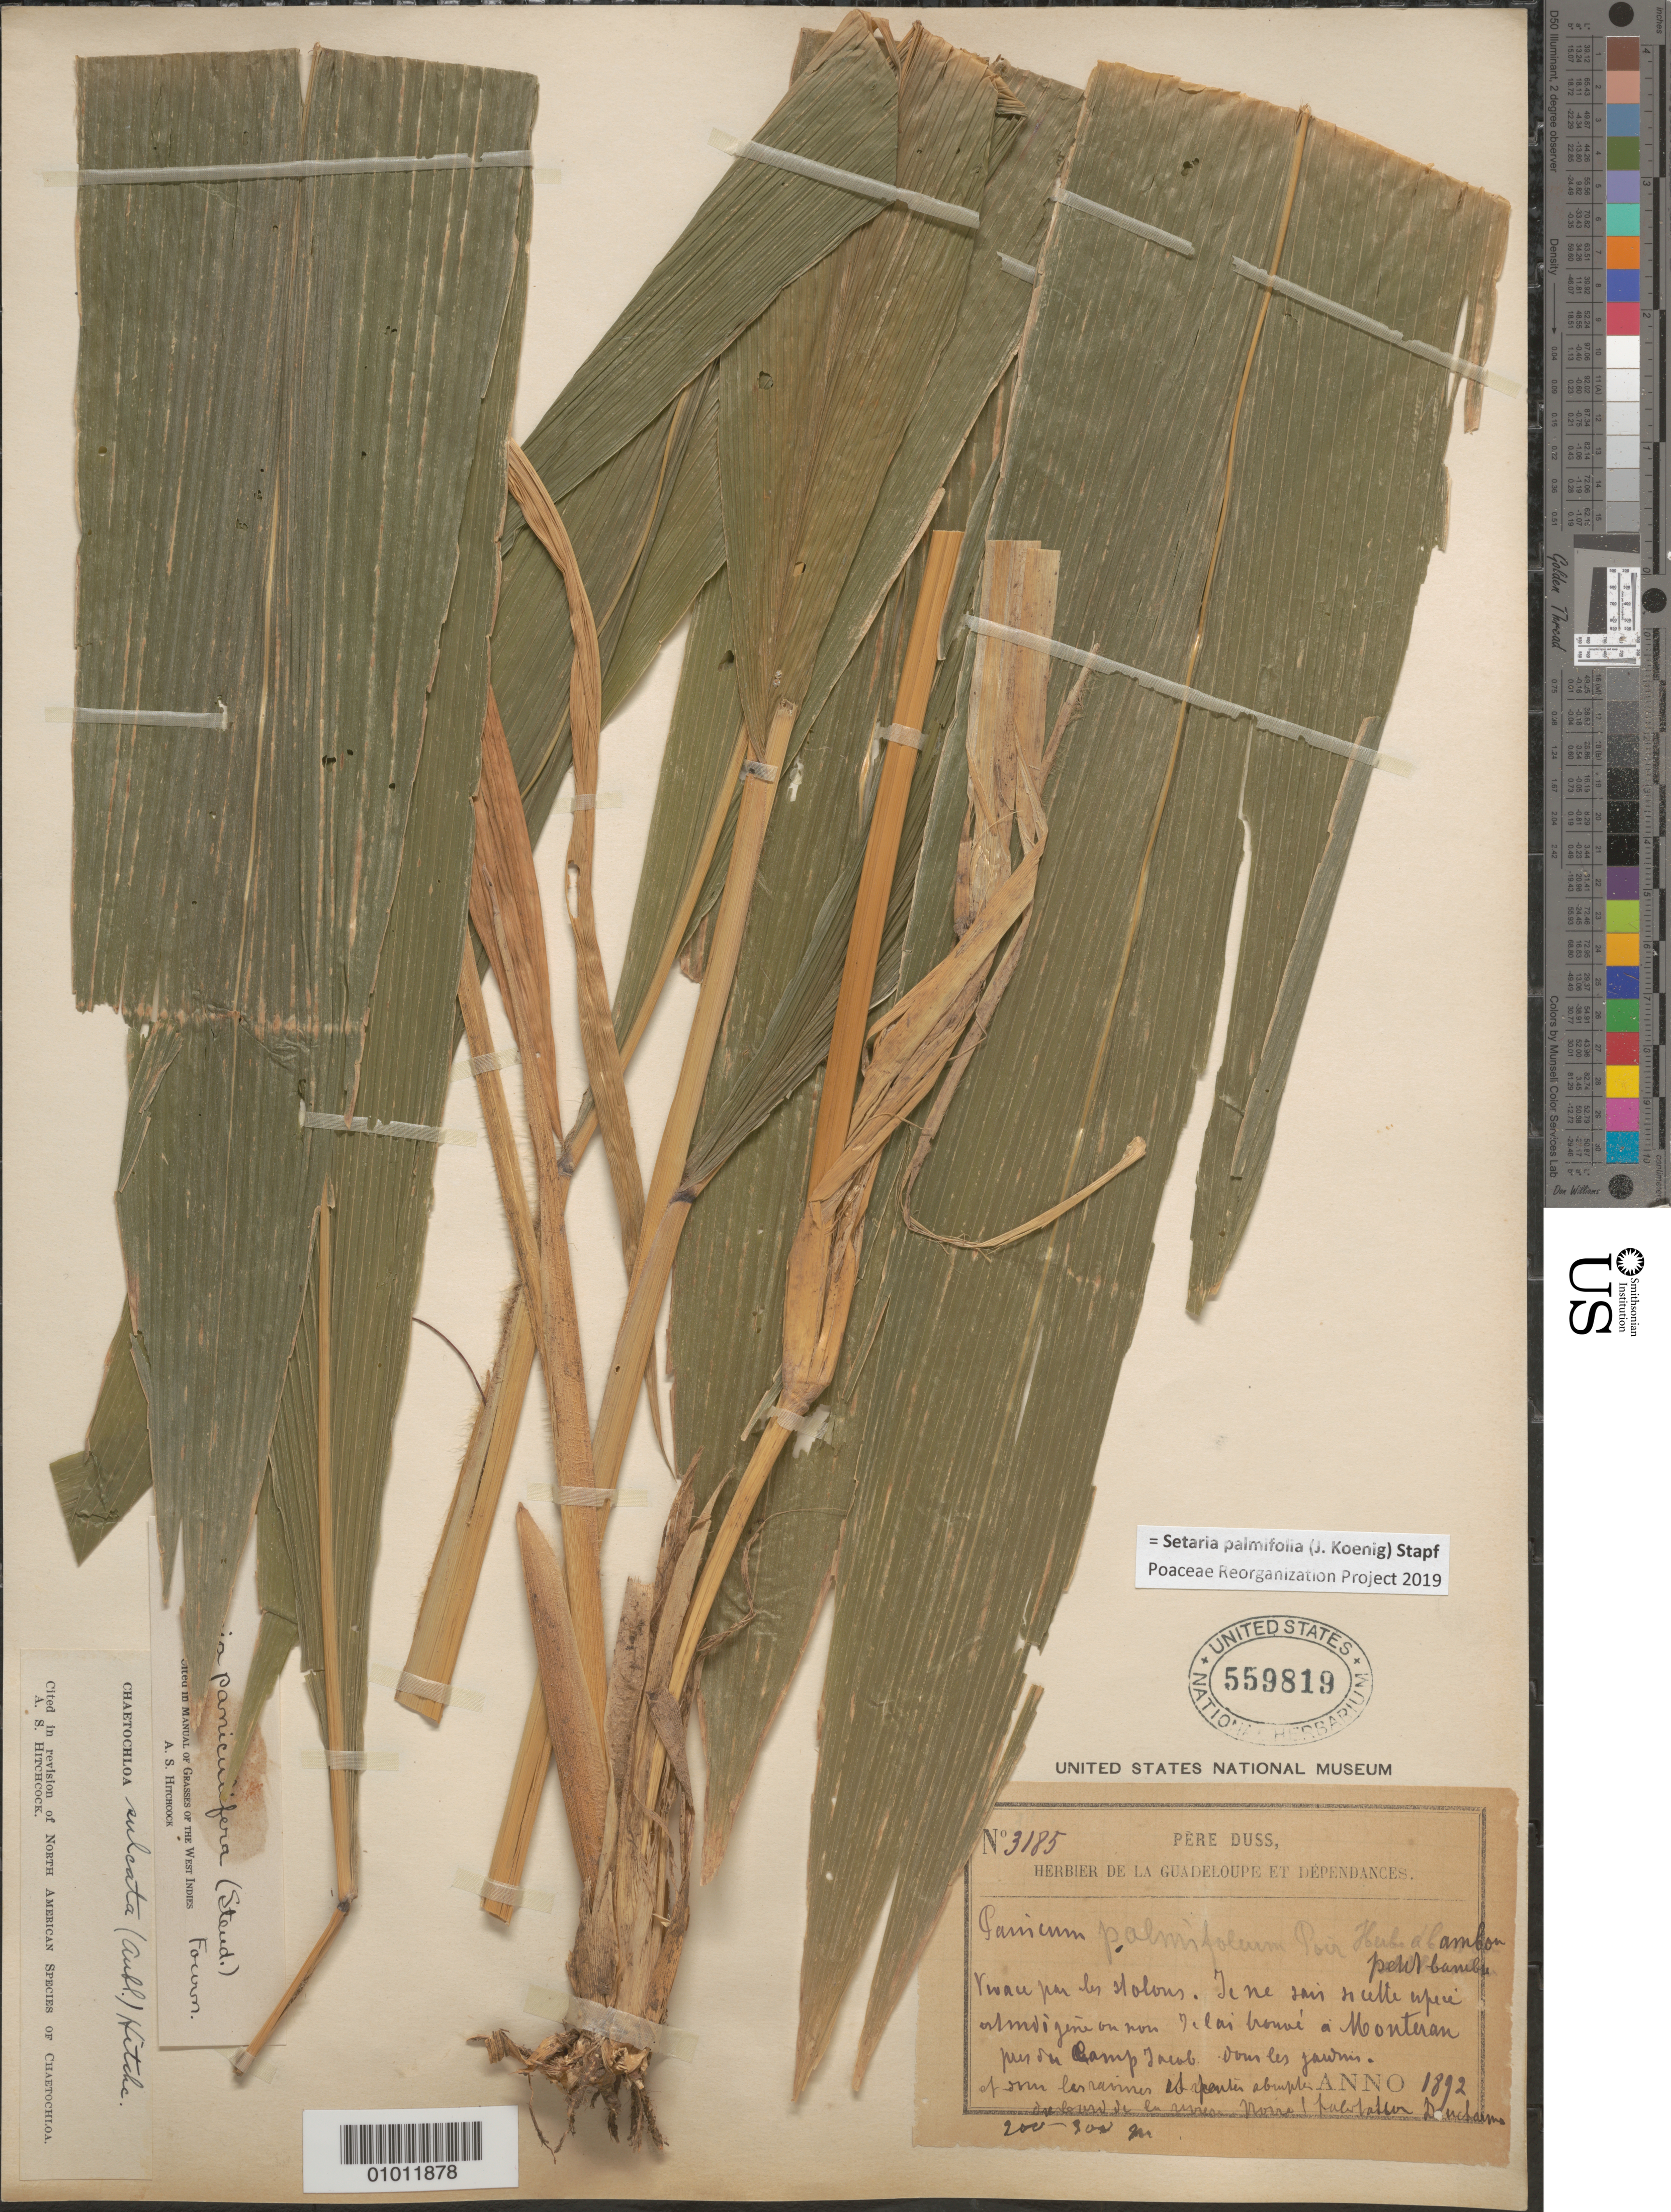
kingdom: Plantae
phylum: Tracheophyta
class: Liliopsida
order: Poales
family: Poaceae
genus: Setaria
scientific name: Setaria palmifolia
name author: (J. Koenig) Stapf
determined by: Poaceae Reorganization Project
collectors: Père Duss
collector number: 3185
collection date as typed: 1892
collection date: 1892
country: Guadeloupe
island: Basse Terre [Guadeloupe]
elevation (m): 200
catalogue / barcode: US 559819